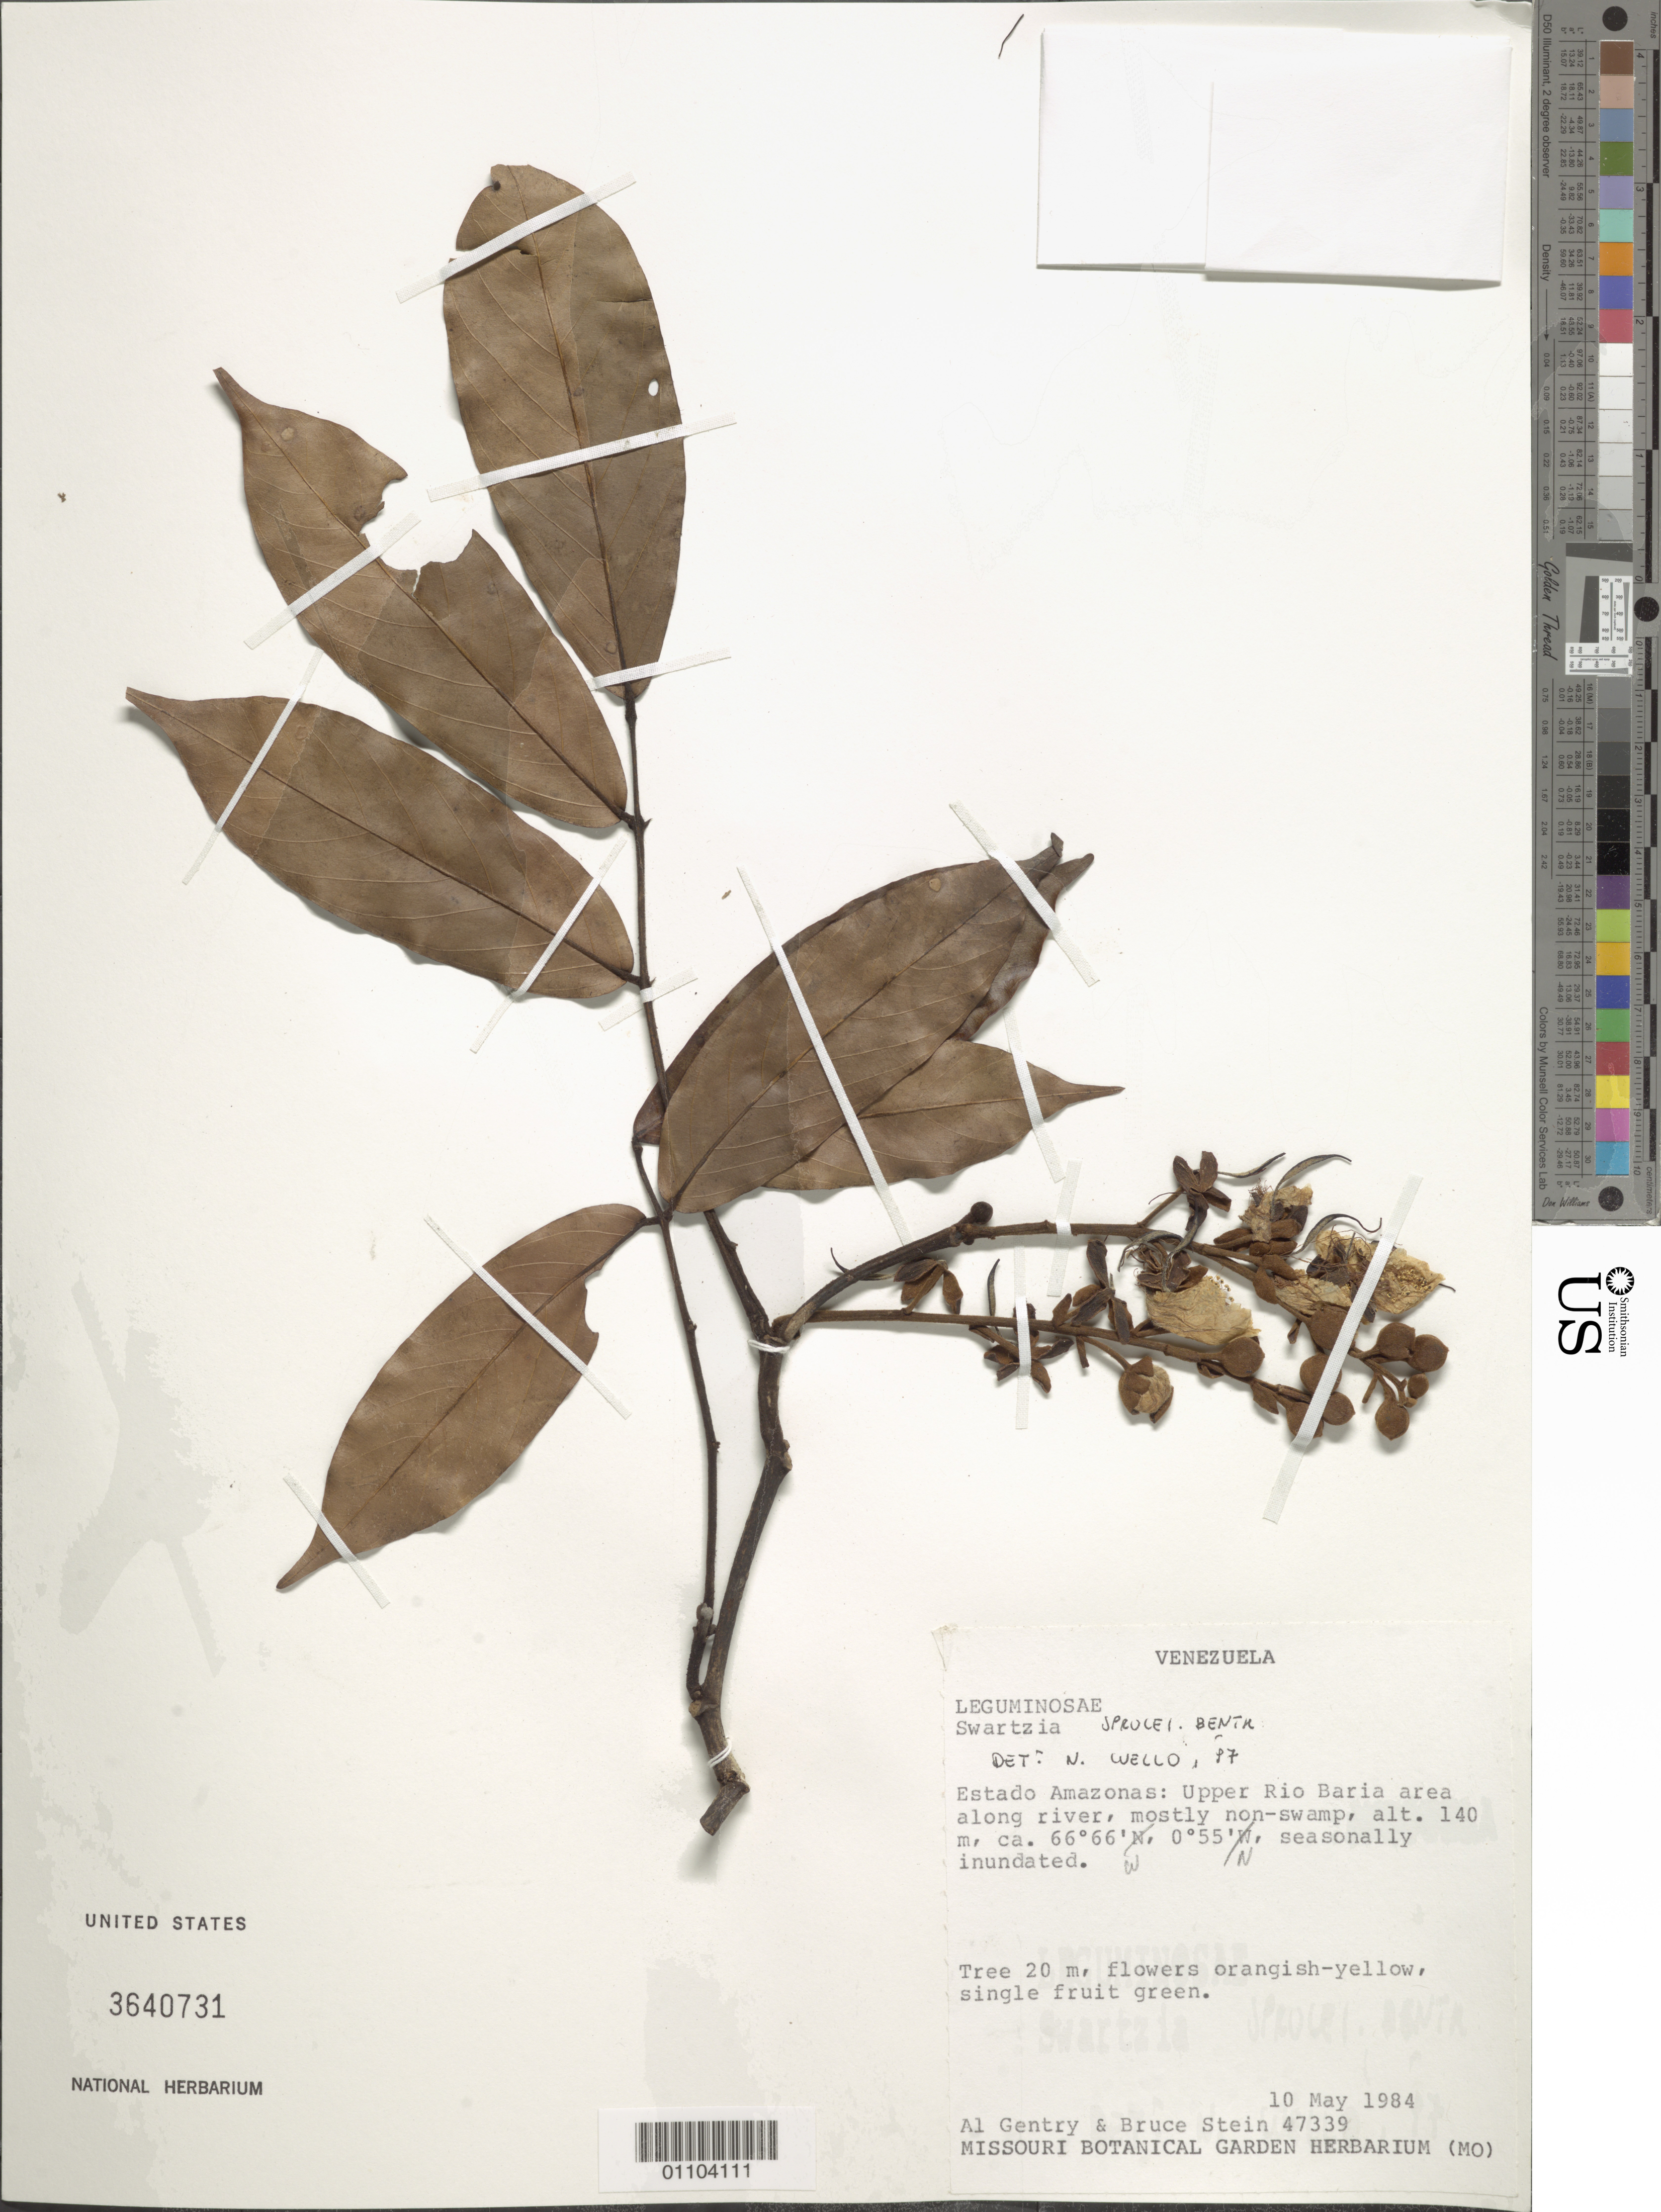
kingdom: Plantae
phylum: Tracheophyta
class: Magnoliopsida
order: Fabales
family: Fabaceae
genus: Swartzia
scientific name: Swartzia sprucei var. sprucei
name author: Benth.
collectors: A. H. Gentry & B. A. Stein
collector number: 47339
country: Venezuela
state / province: Amazonas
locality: Upper Rio Baria area along river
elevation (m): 140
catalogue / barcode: US 3640731